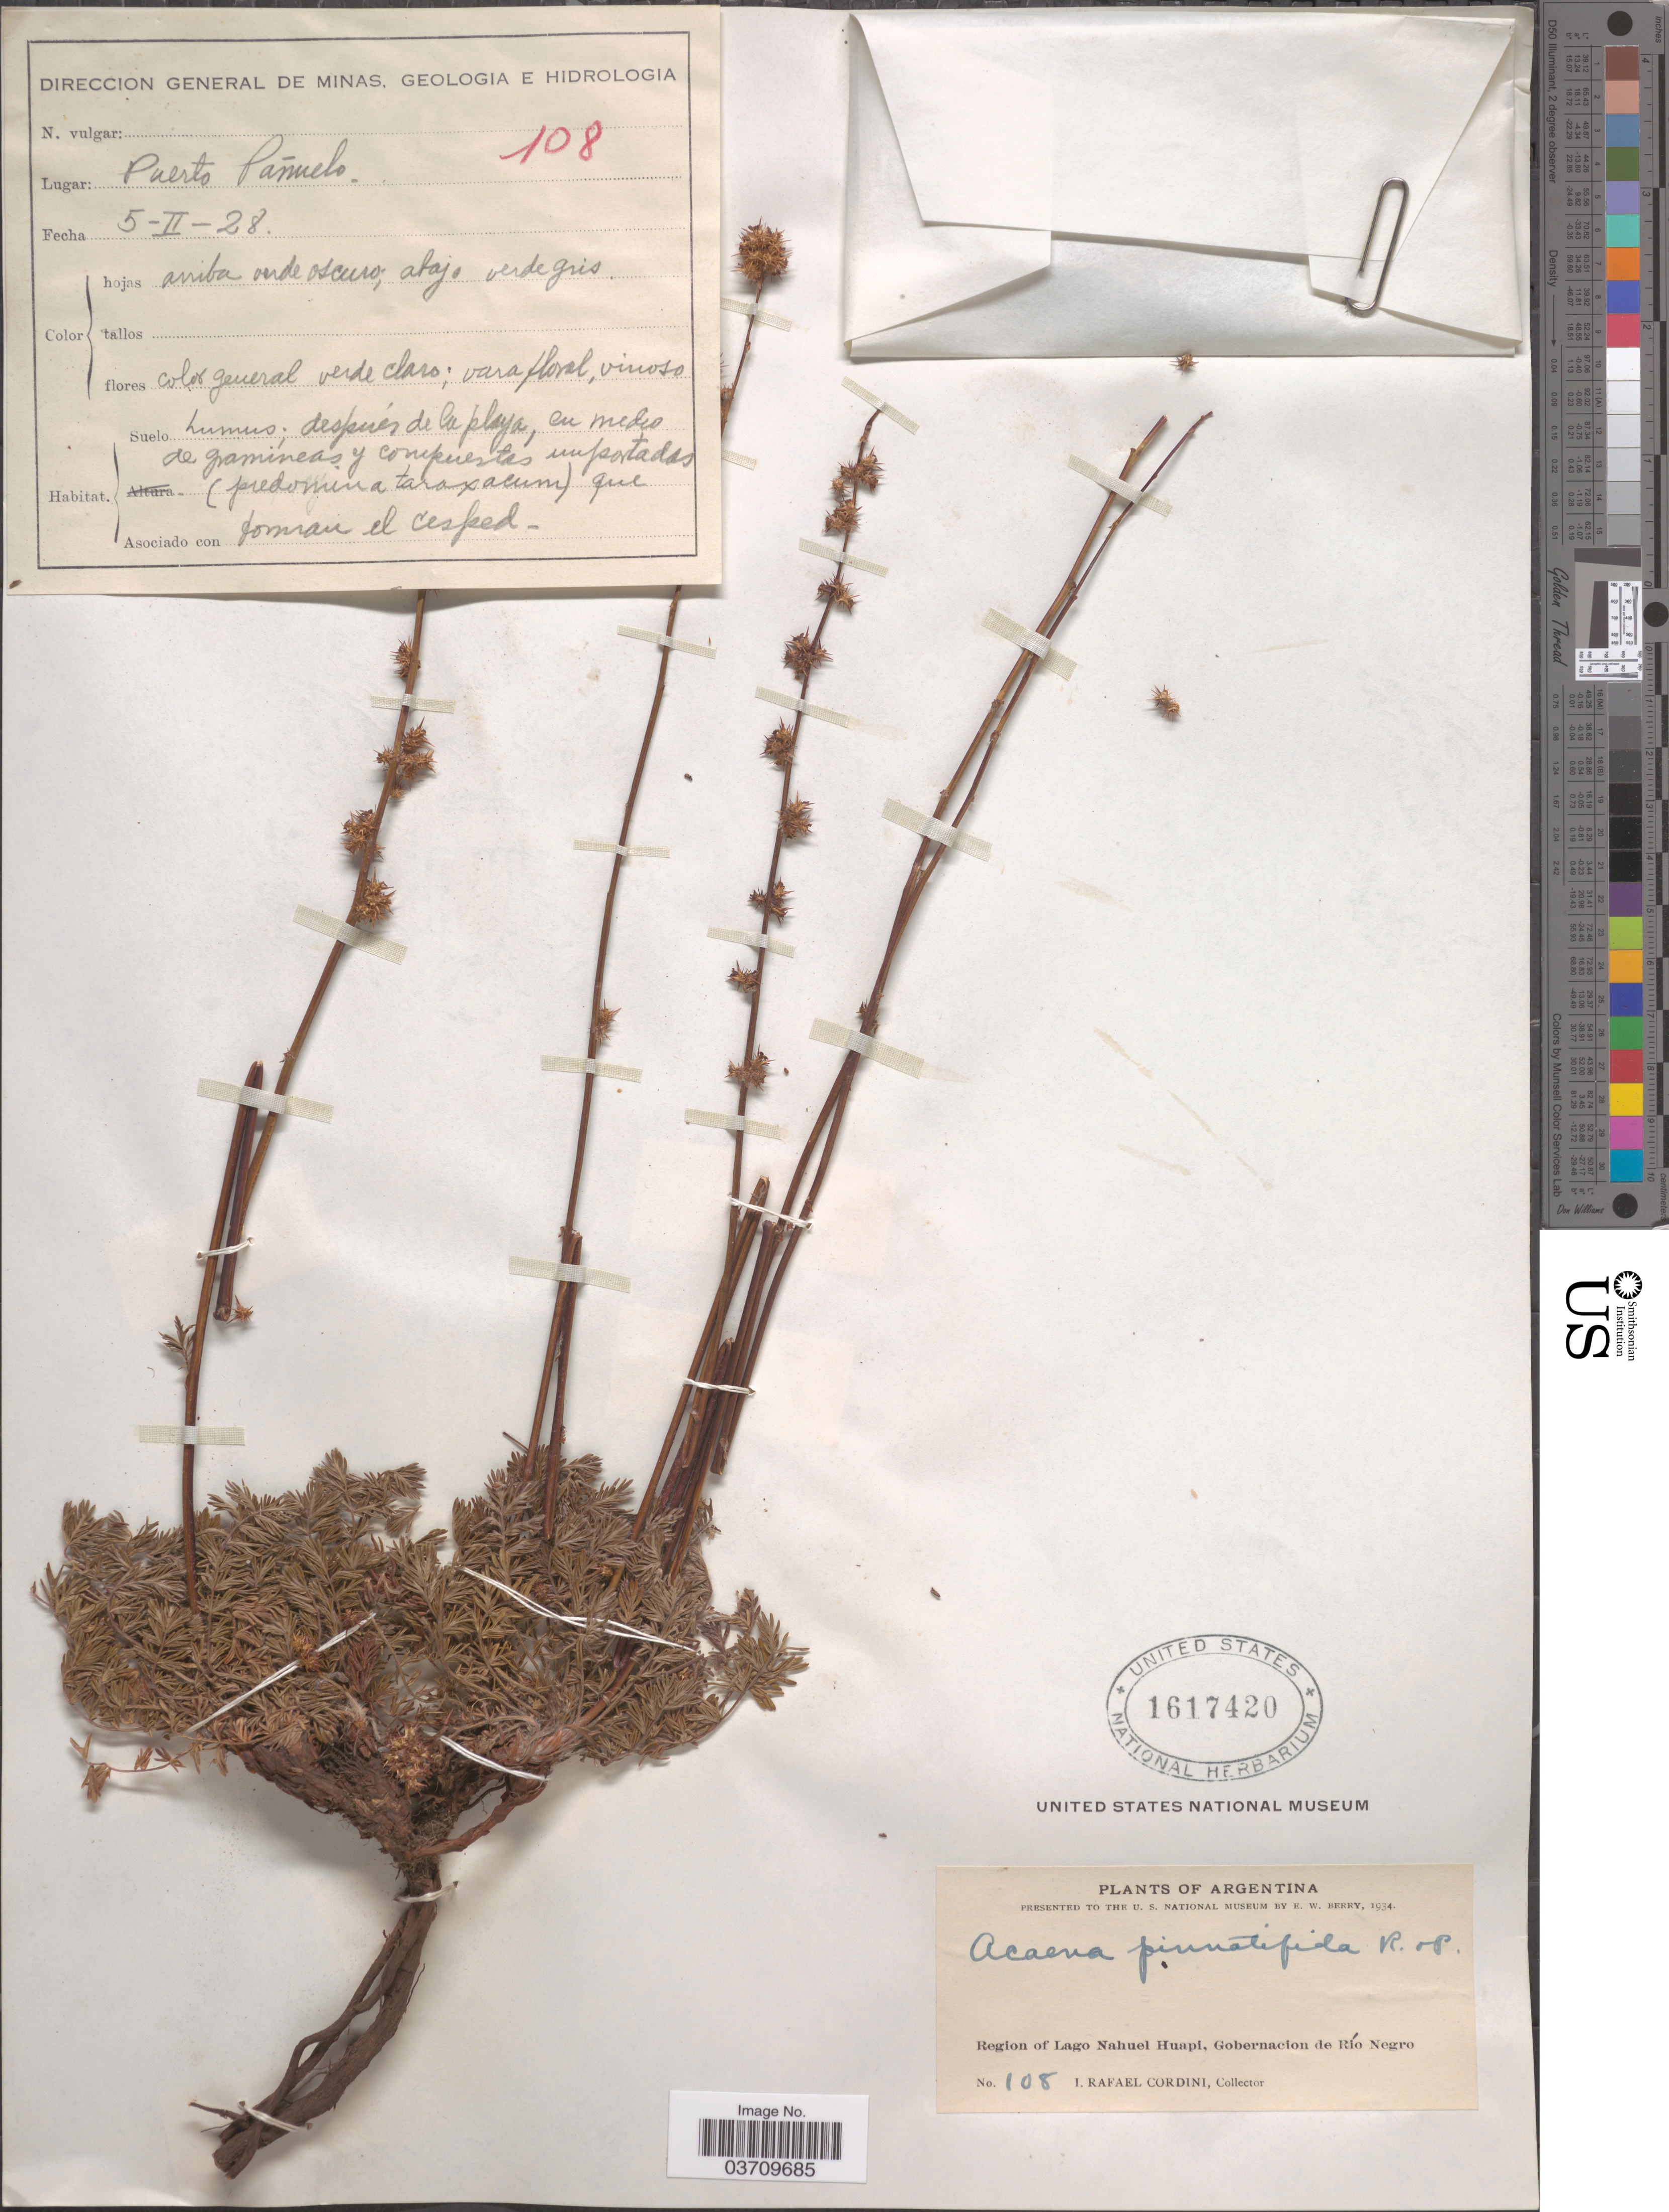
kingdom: Plantae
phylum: Tracheophyta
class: Magnoliopsida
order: Rosales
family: Rosaceae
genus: Acaena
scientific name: Acaena pinnatifida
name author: Ruiz & Pav.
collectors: I. Cordini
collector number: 108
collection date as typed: Transcribed d/m/y: 5/2/28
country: Argentina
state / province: Rio Negro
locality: Region of Lago Nahuel Huapi, Gobernacion de Río Negro. Puerto Panelo.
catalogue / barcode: US 1617420